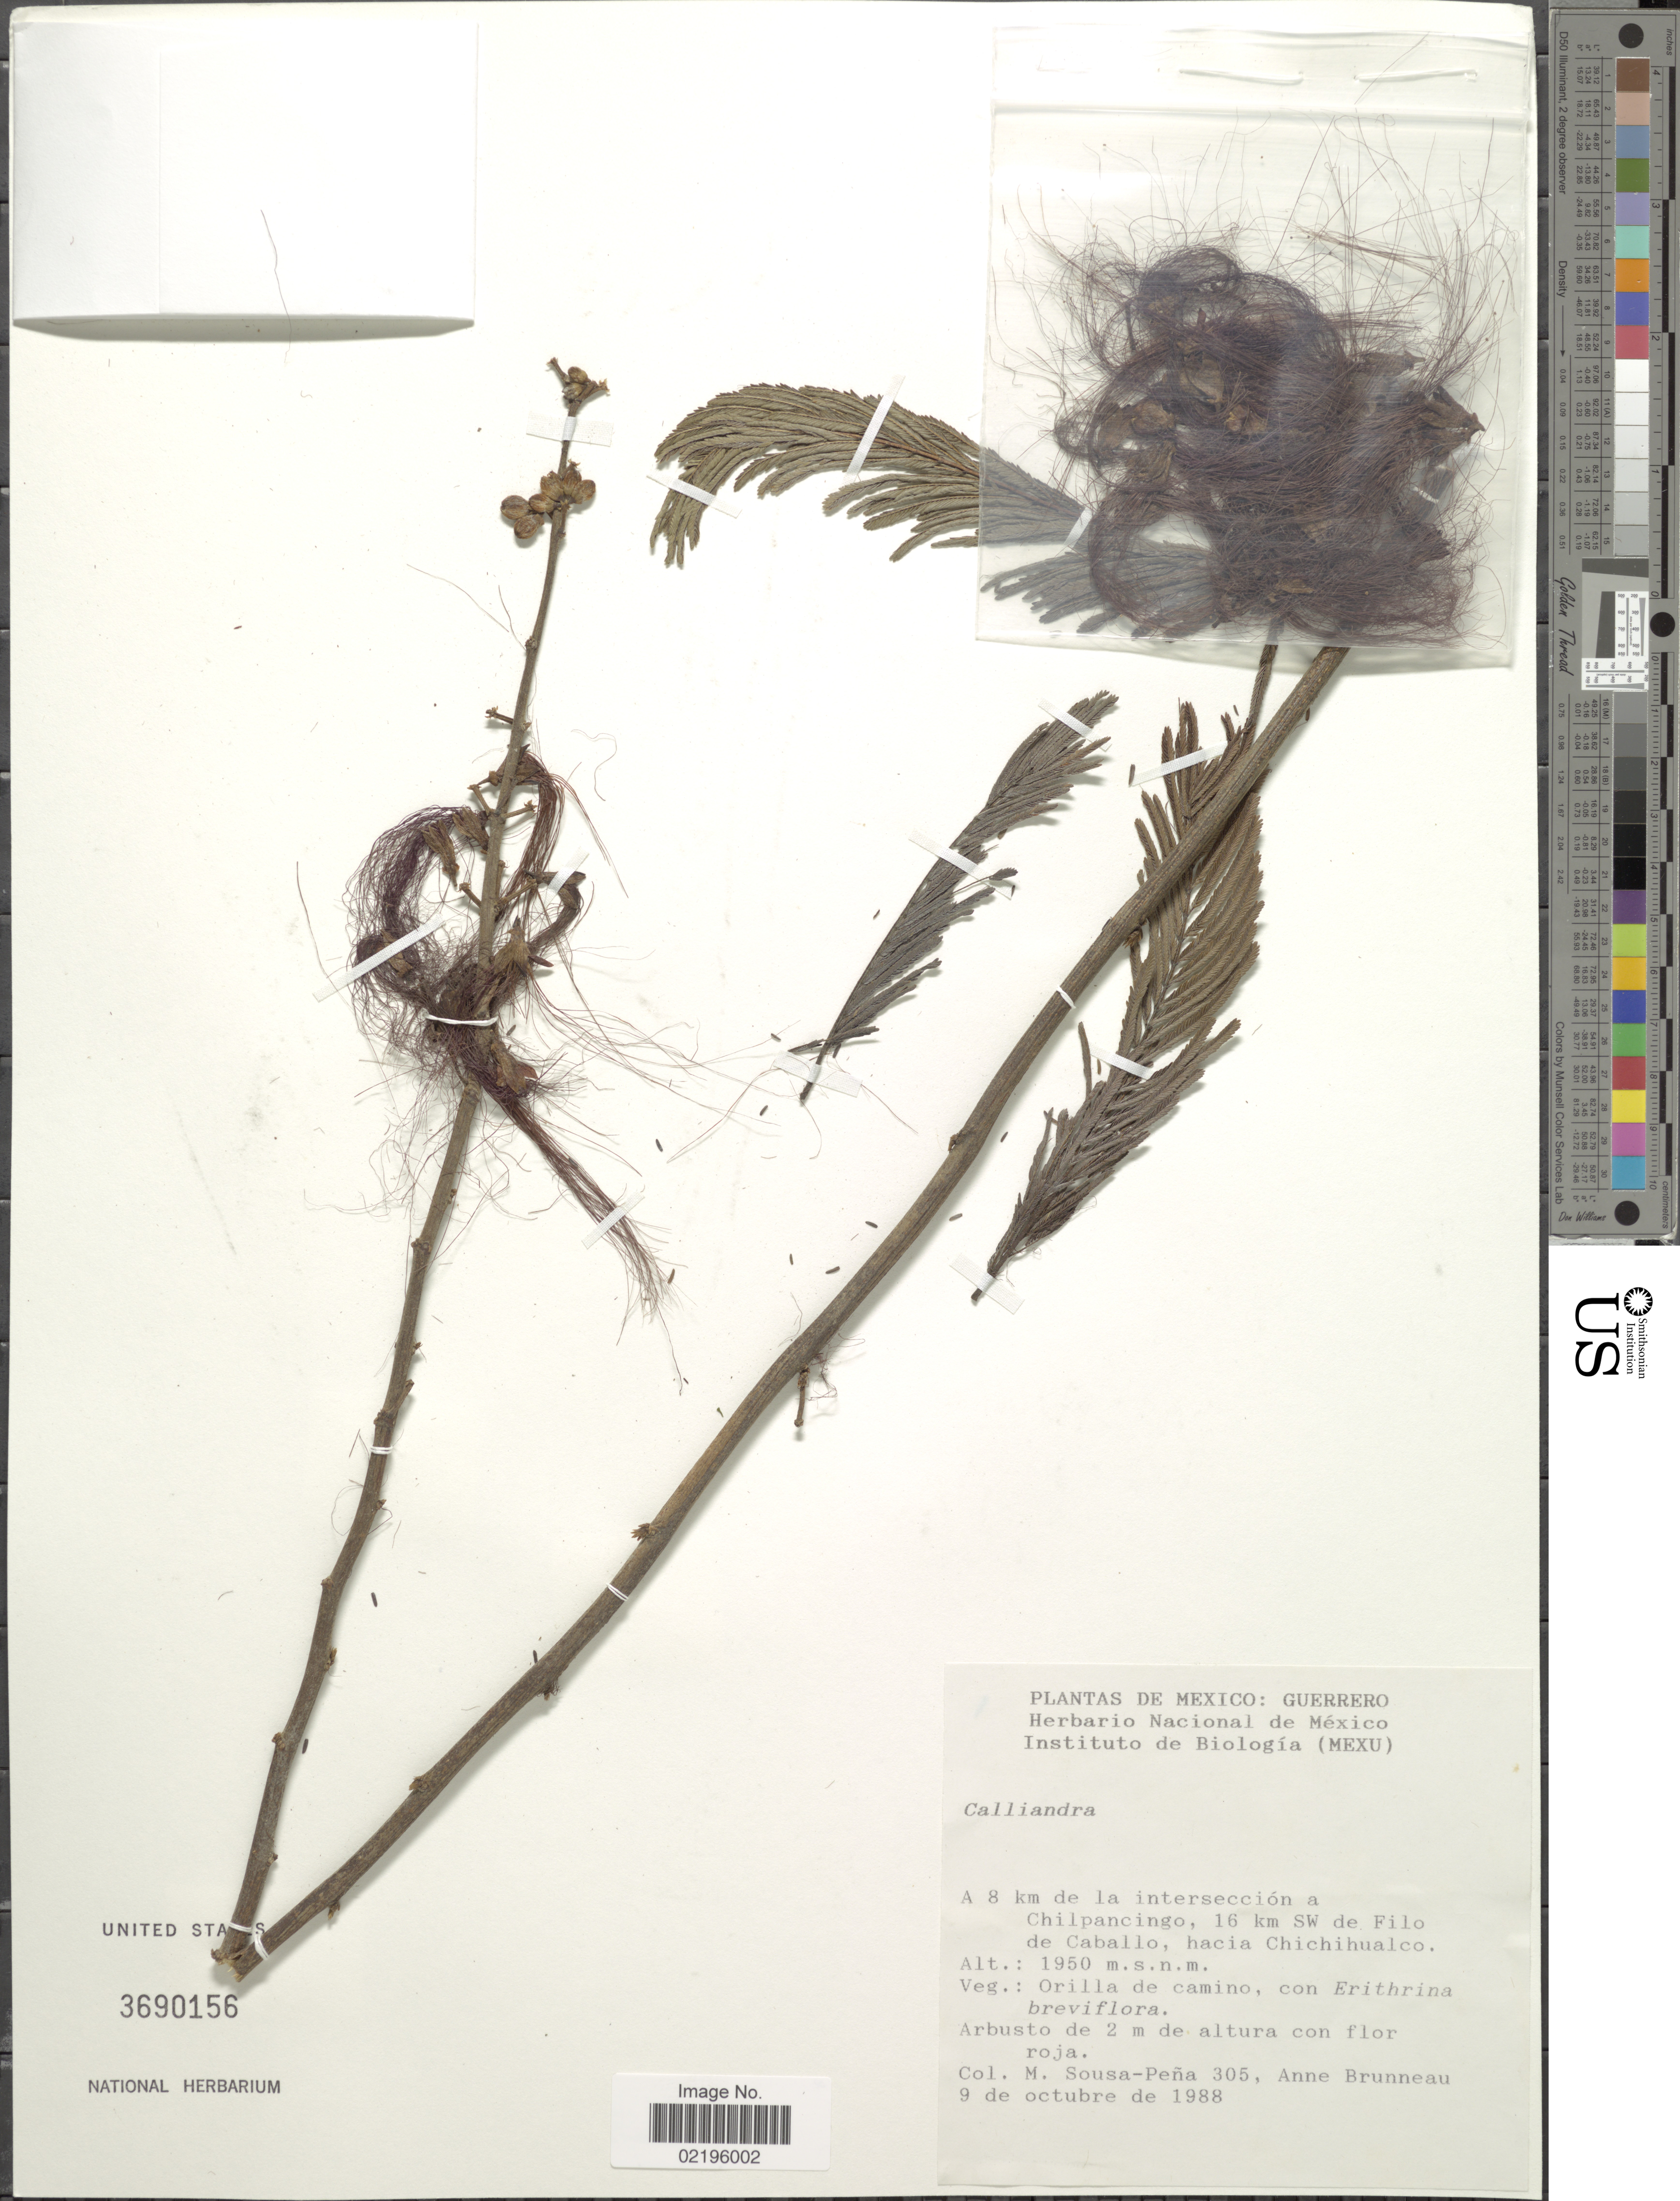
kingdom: Plantae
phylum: Tracheophyta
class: Magnoliopsida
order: Fabales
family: Fabaceae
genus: Calliandra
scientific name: Calliandra sp.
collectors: M. Sousa Peña & A. Brunneau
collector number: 305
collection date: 1988-10-09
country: Mexico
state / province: Guerrero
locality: A 8 km de la interseccion a Chilpancingo, 16 km SW de Filo de Caballo, hacia Chichihualco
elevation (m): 1950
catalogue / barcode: US 3690156